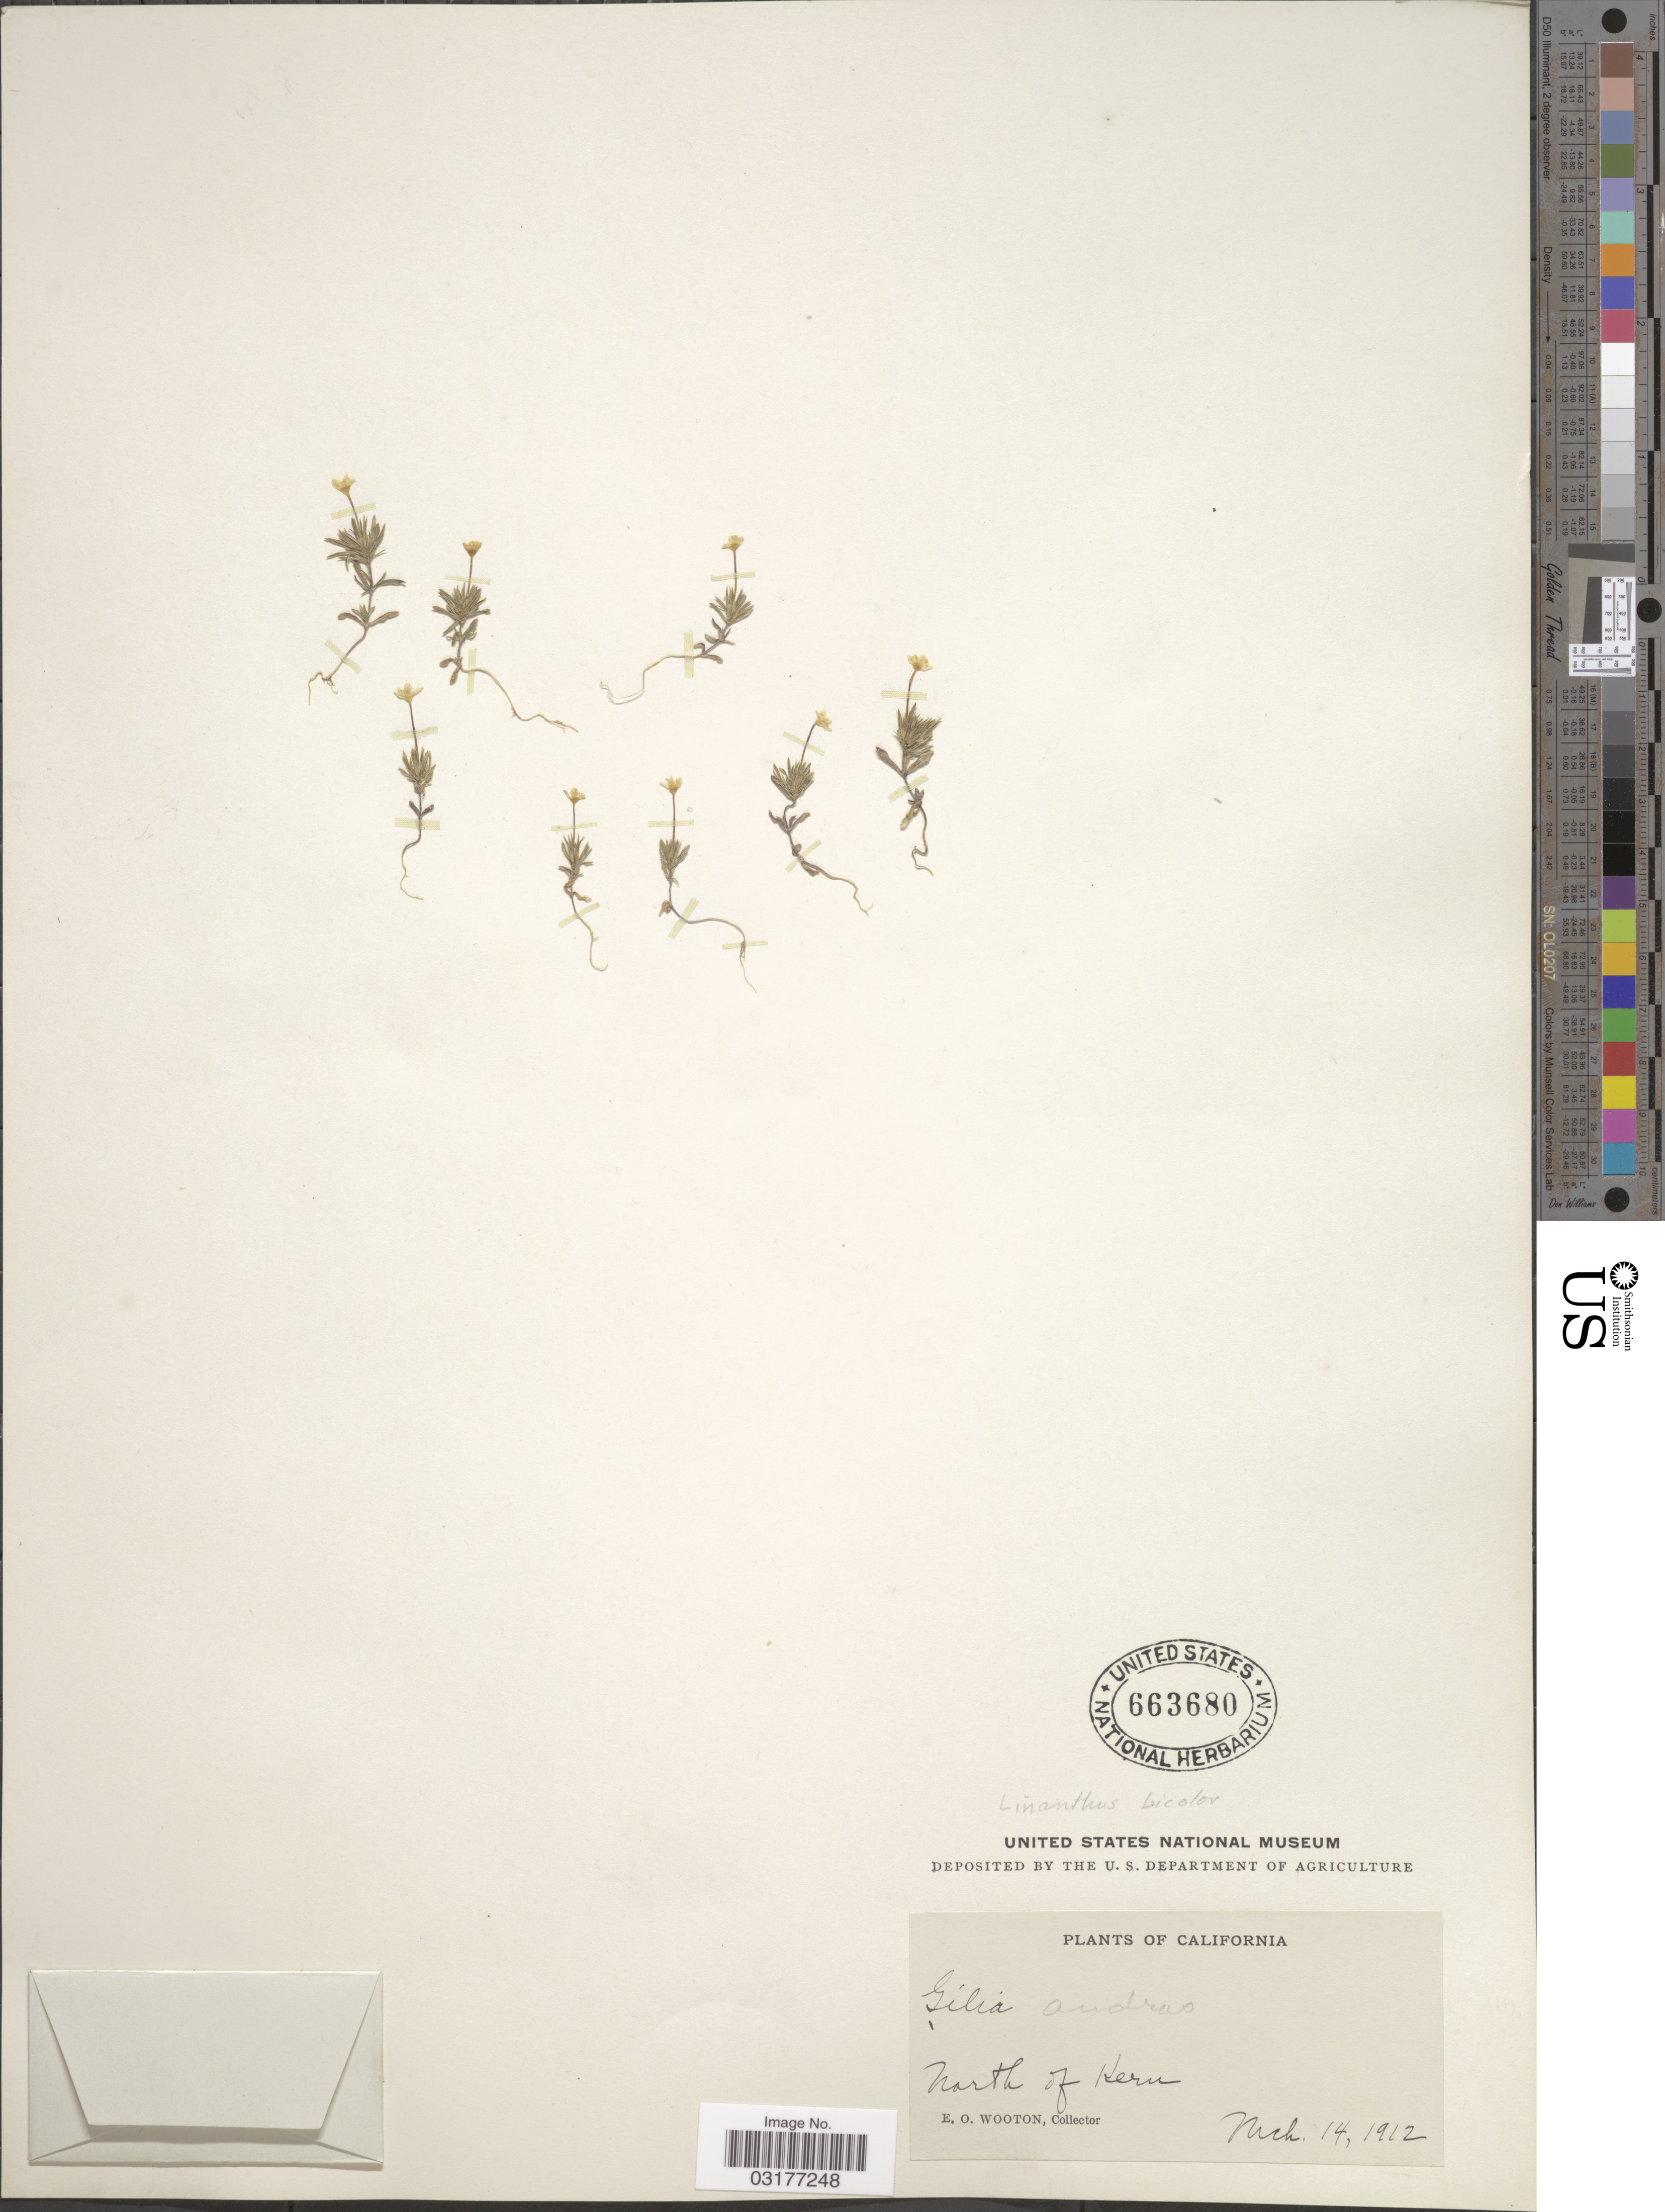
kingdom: Plantae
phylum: Tracheophyta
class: Magnoliopsida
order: Ericales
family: Polemoniaceae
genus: Leptosiphon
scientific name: Leptosiphon bicolor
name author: Nutt.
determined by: Strong, Mark T., (BOT), Smithsonian Institution - National Museum of Natural History (UNITED STATES)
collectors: E. O. Wooton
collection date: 1912-03-14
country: United States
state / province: California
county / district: Kern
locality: North of Kern.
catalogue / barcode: US 663680